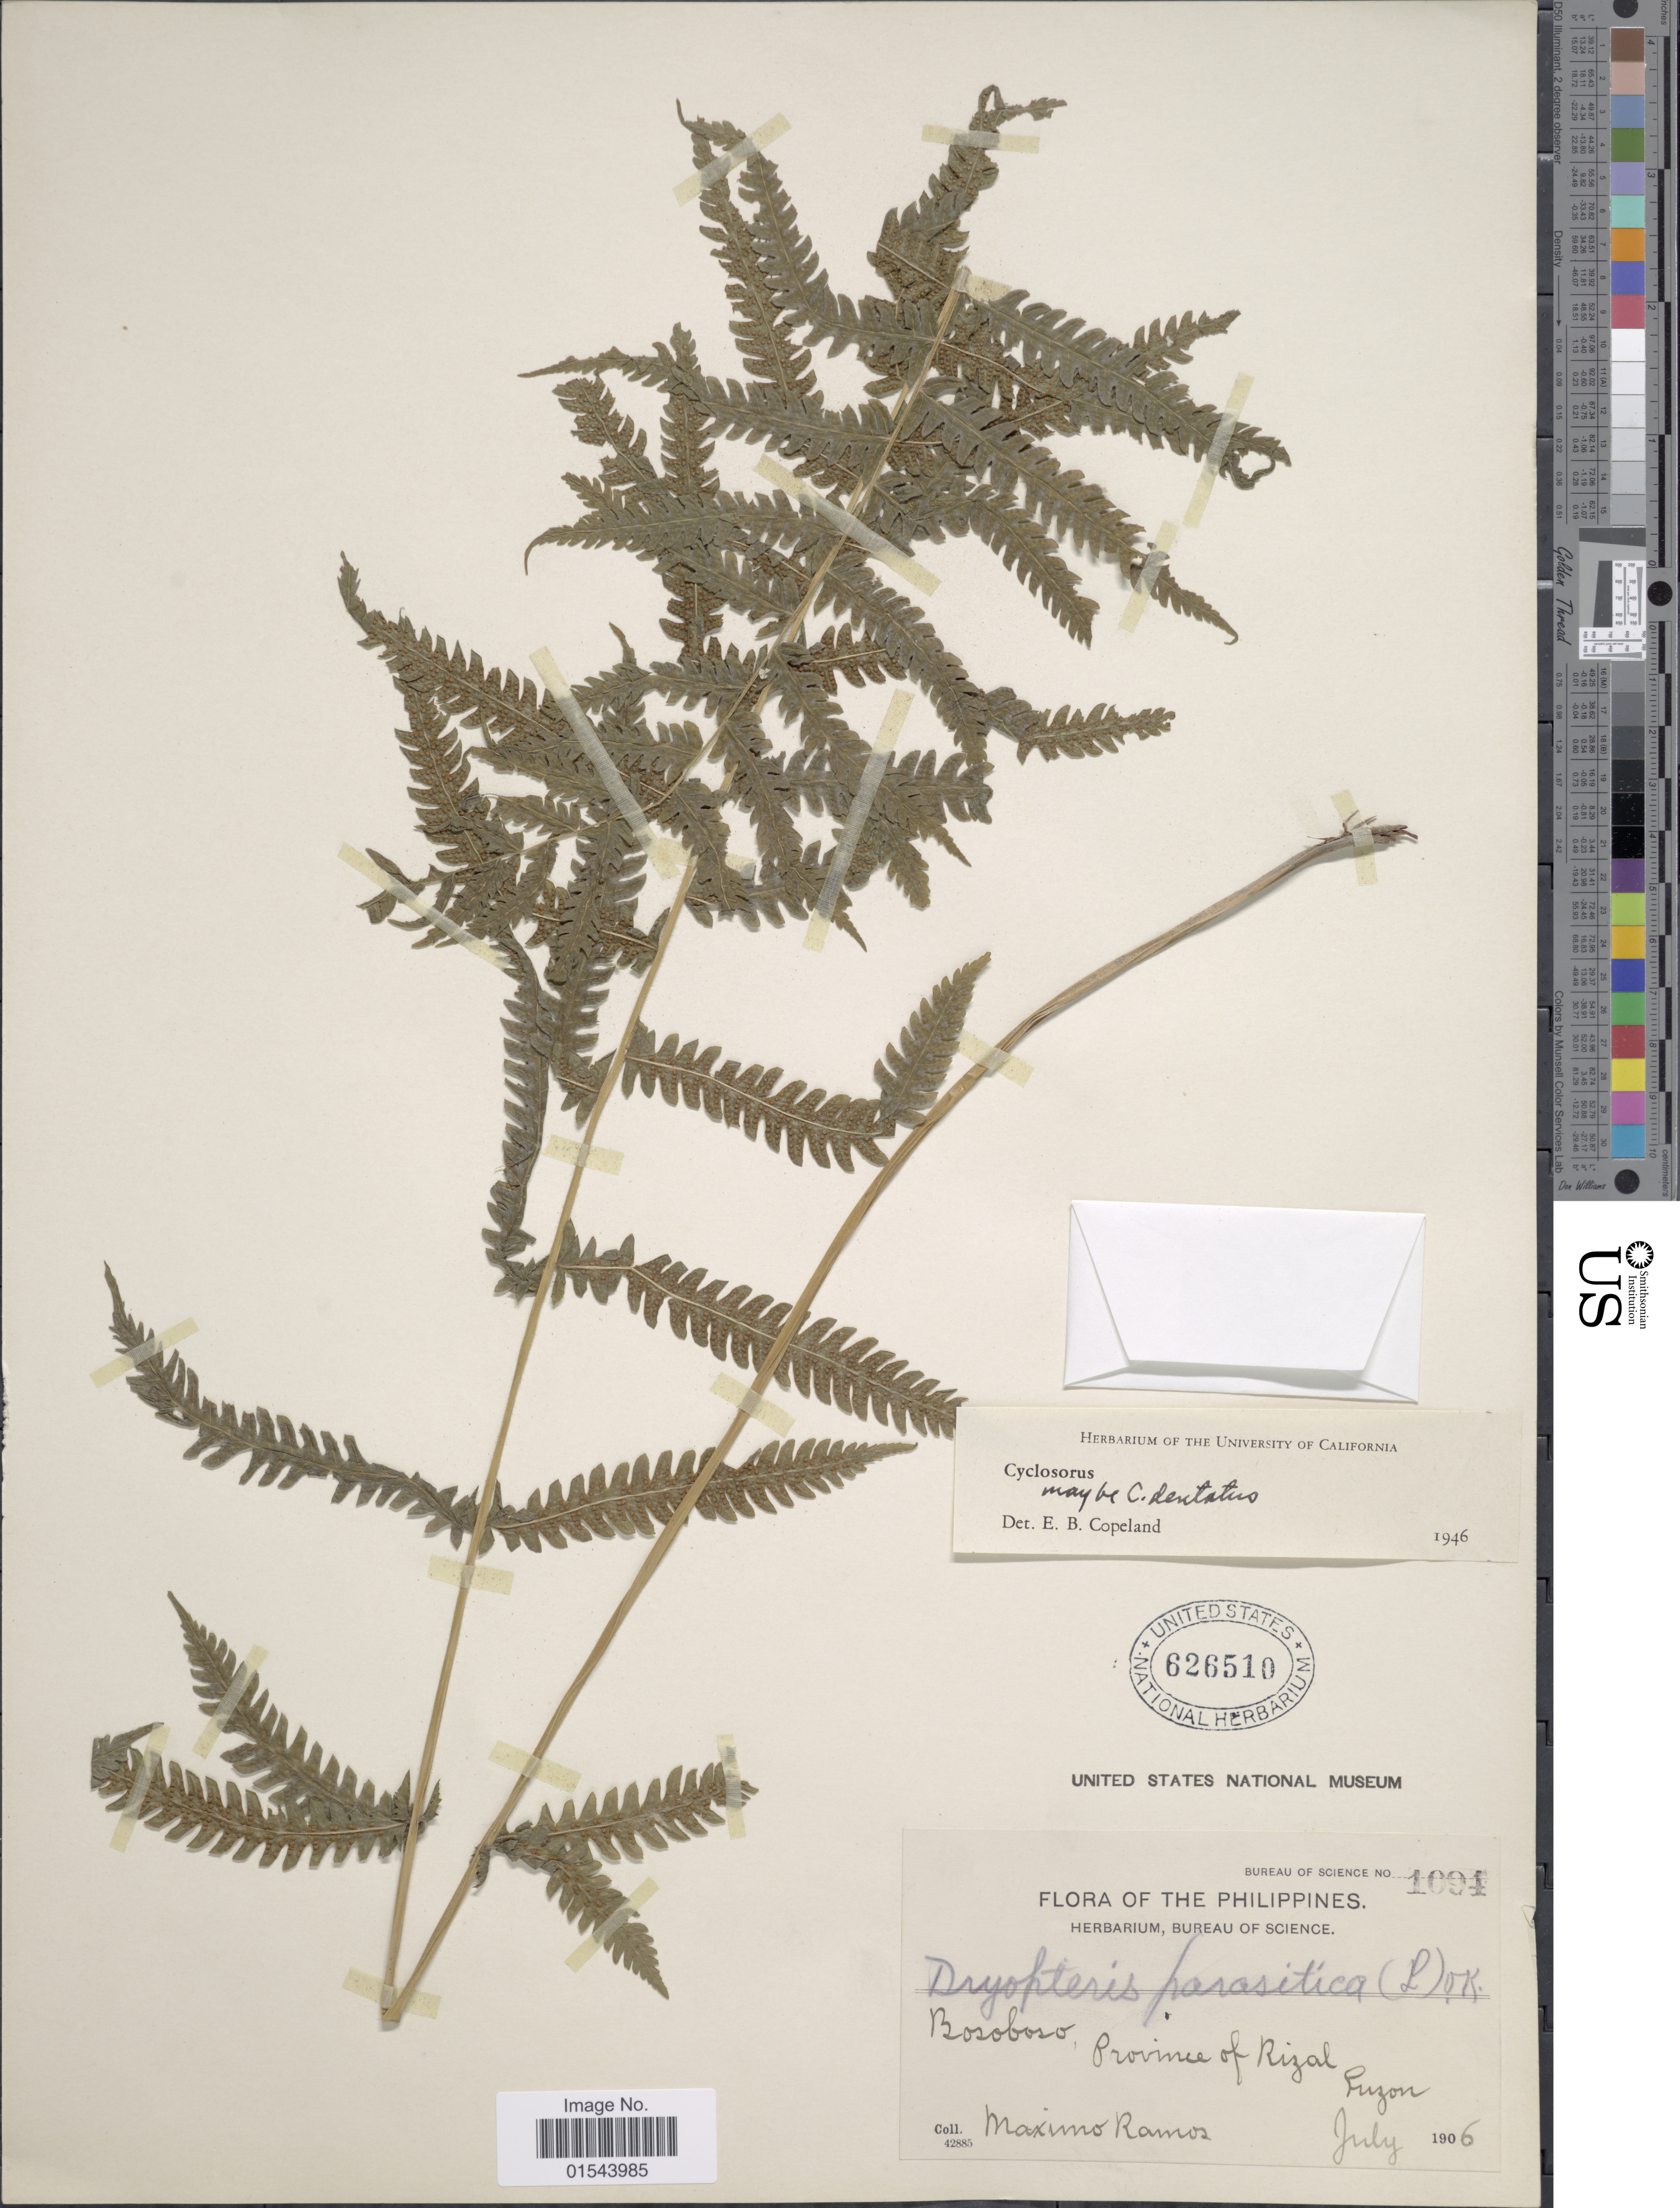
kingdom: Plantae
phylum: Tracheophyta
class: Polypodiopsida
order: Polypodiales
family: Thelypteridaceae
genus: Christella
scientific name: Christella dentata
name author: (Forssk.) Brownsey & Jermy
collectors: M. Ramos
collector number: Bureau of Science 1094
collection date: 1906-07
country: Philippines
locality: Bosoboso, Province of Rizal, Luzon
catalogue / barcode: US 626510